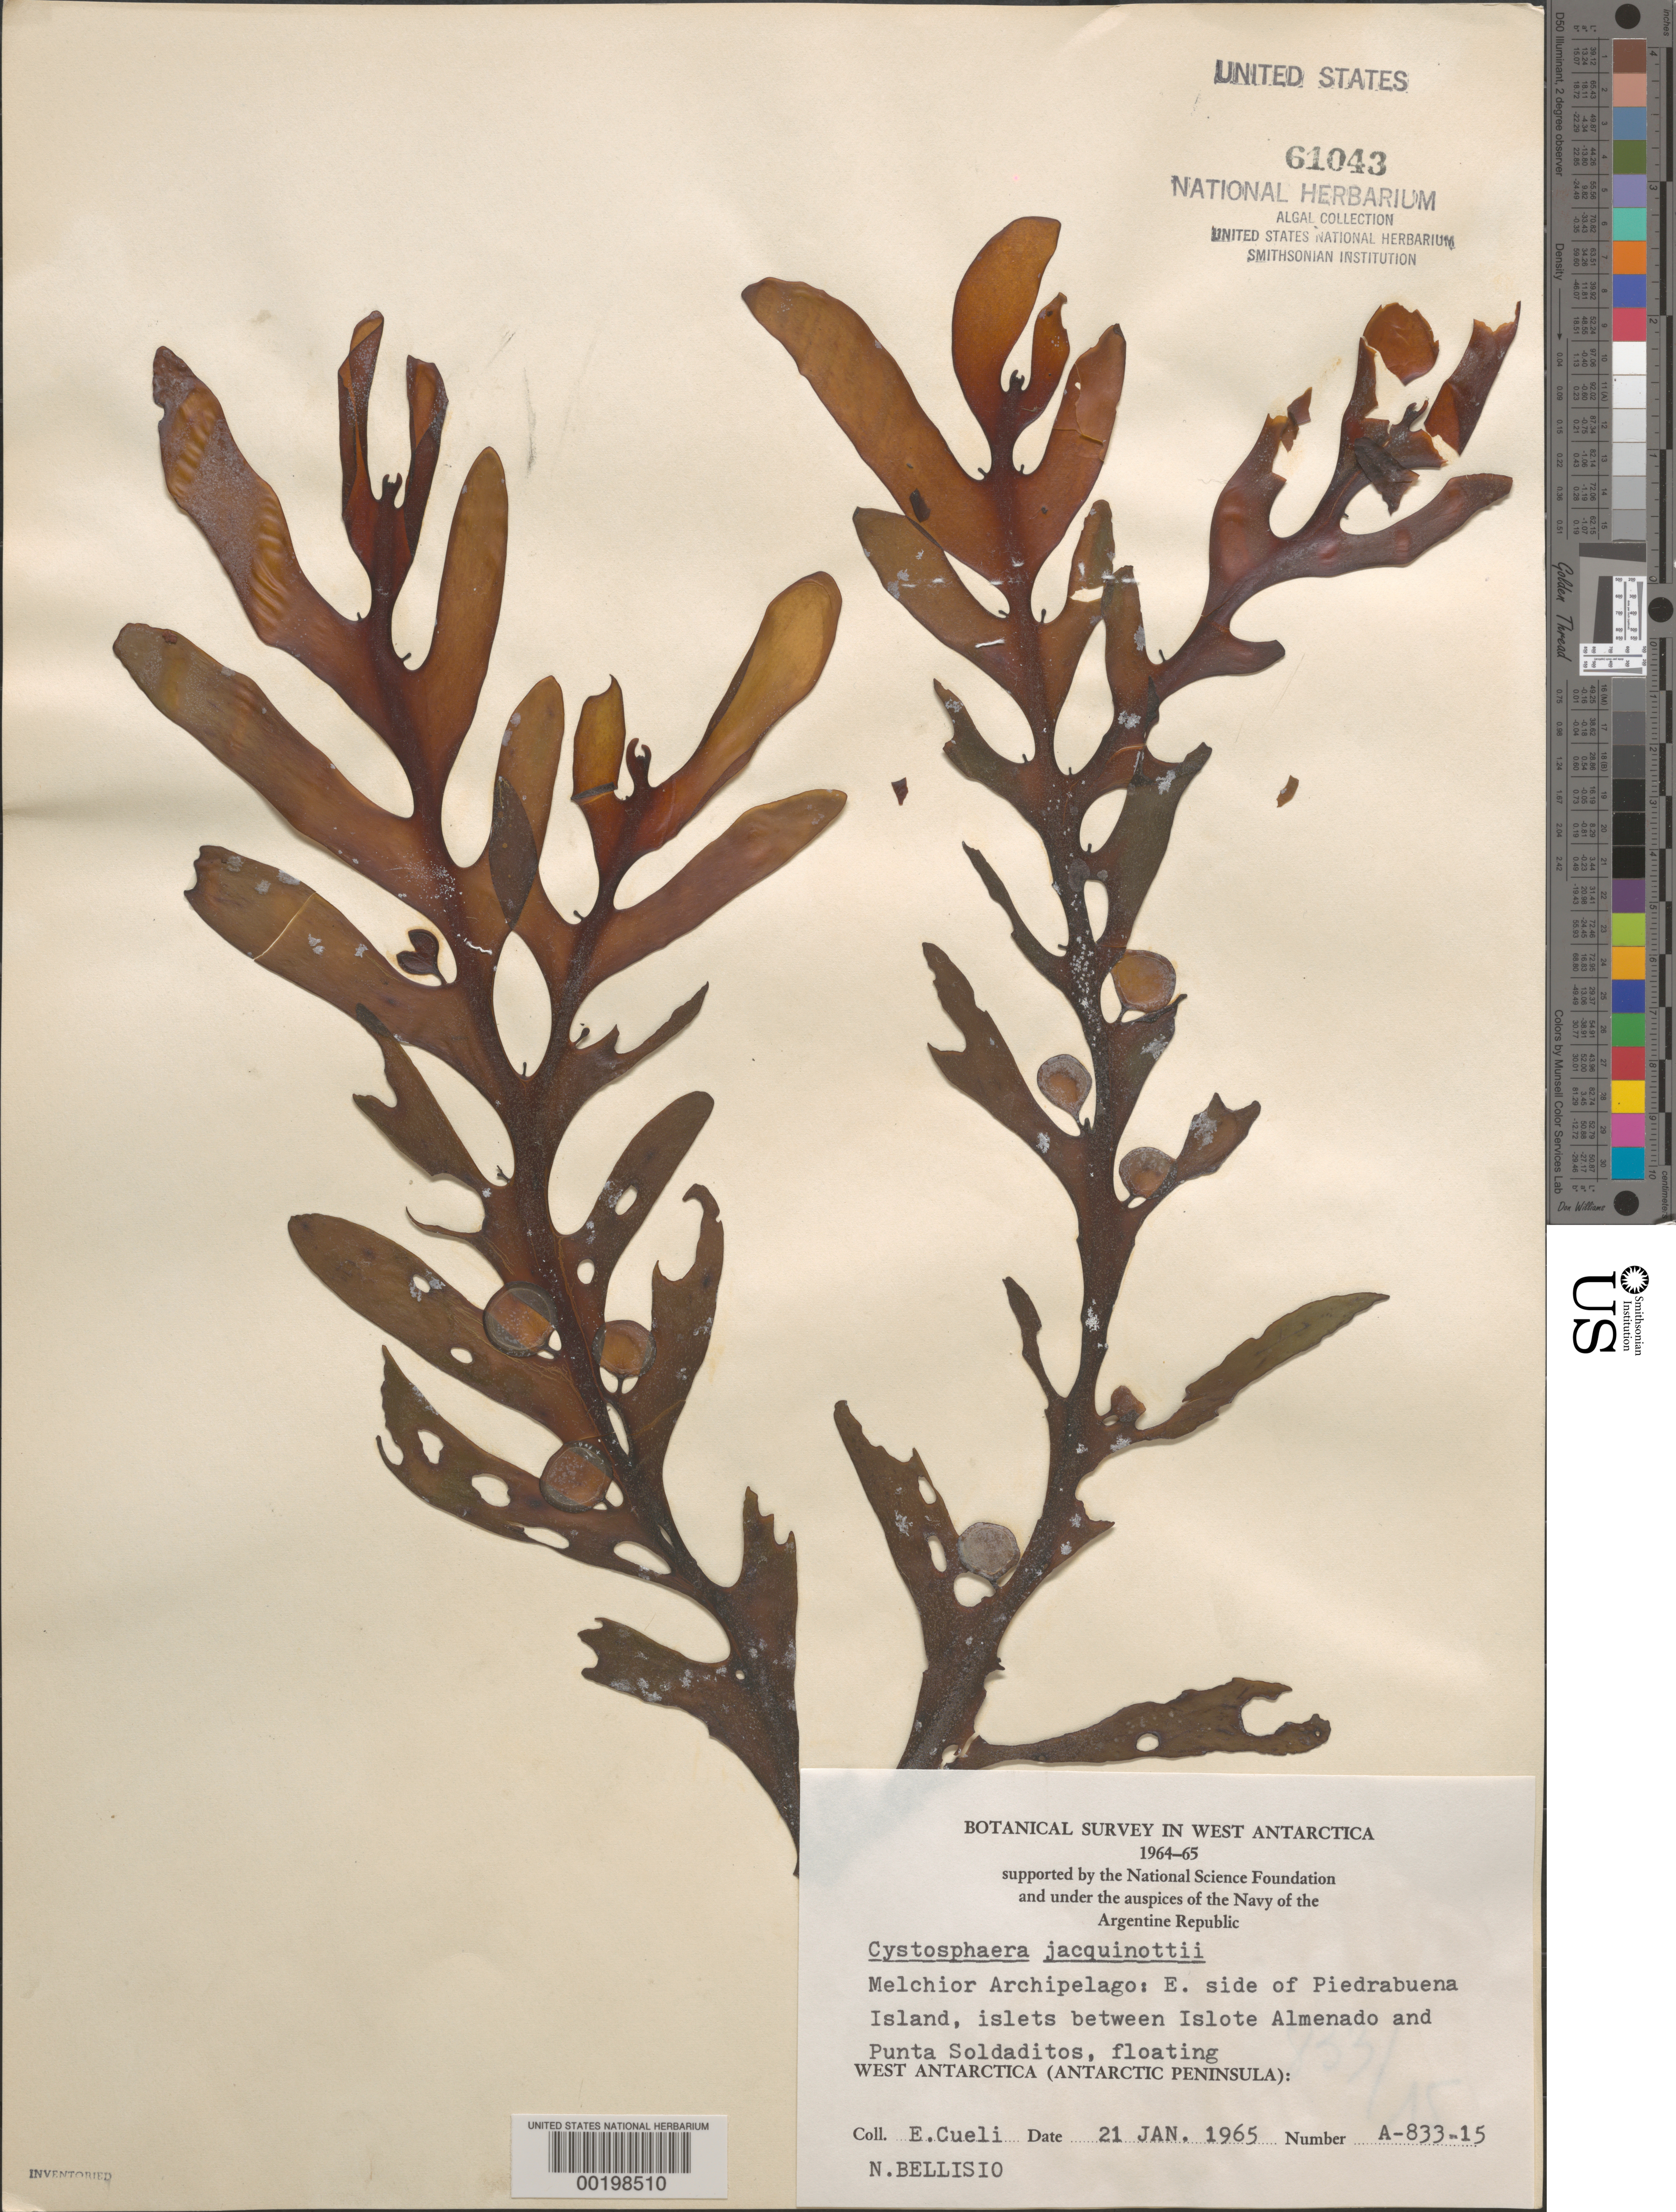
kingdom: Chromista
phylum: Ochrophyta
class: Phaeophyceae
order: Fucales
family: Seirococcaceae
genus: Cystosphaera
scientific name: Cystosphaera jacquinotii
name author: (Montagne) Skottsberg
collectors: E. Cueli & N. Bellisio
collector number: A-833-15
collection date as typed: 21 Jan 1965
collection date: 1965-01-21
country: Antarctica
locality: Eta Island, islets between Islote Almenado & Punta Soladitos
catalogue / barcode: US 61043